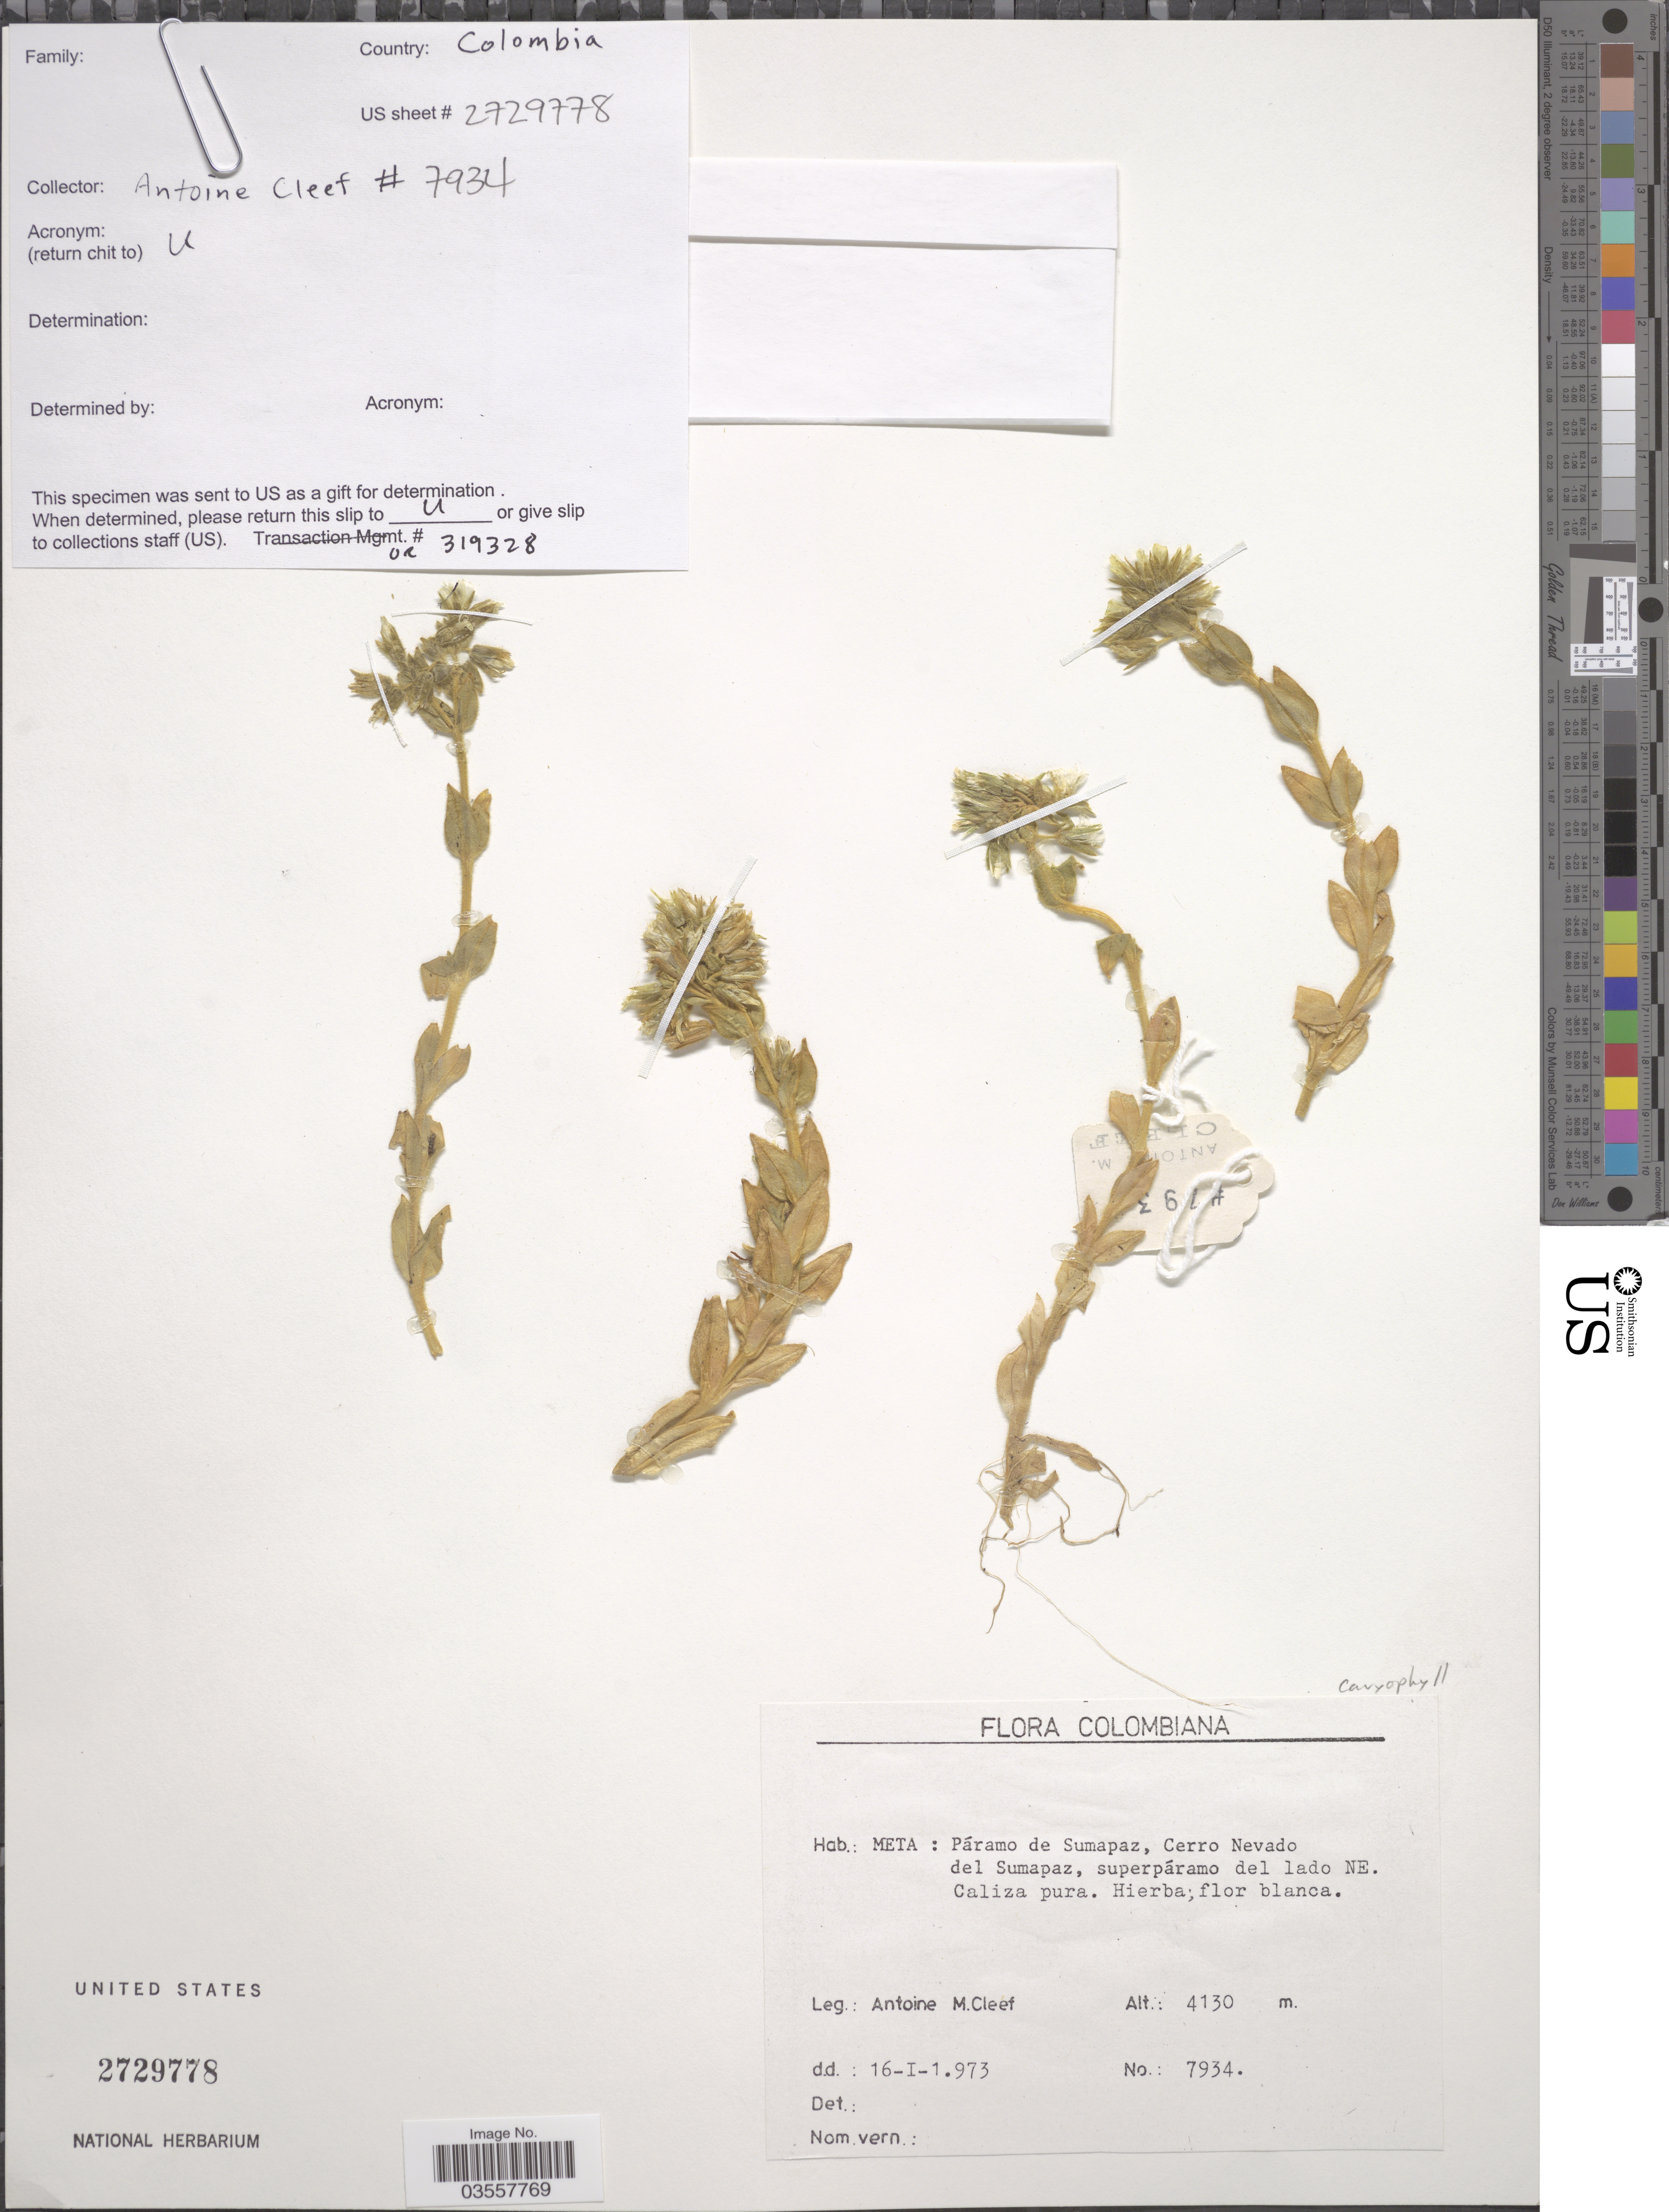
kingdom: Plantae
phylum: Tracheophyta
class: Magnoliopsida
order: Caryophyllales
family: Caryophyllaceae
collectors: A. M. Cleef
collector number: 7934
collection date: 1973-01-16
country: Colombia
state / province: Meta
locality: Páramo de Sumapaz, Cerro Nevado del Sumapaz, superpáramo del lado NE.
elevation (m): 4130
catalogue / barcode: US 2729778